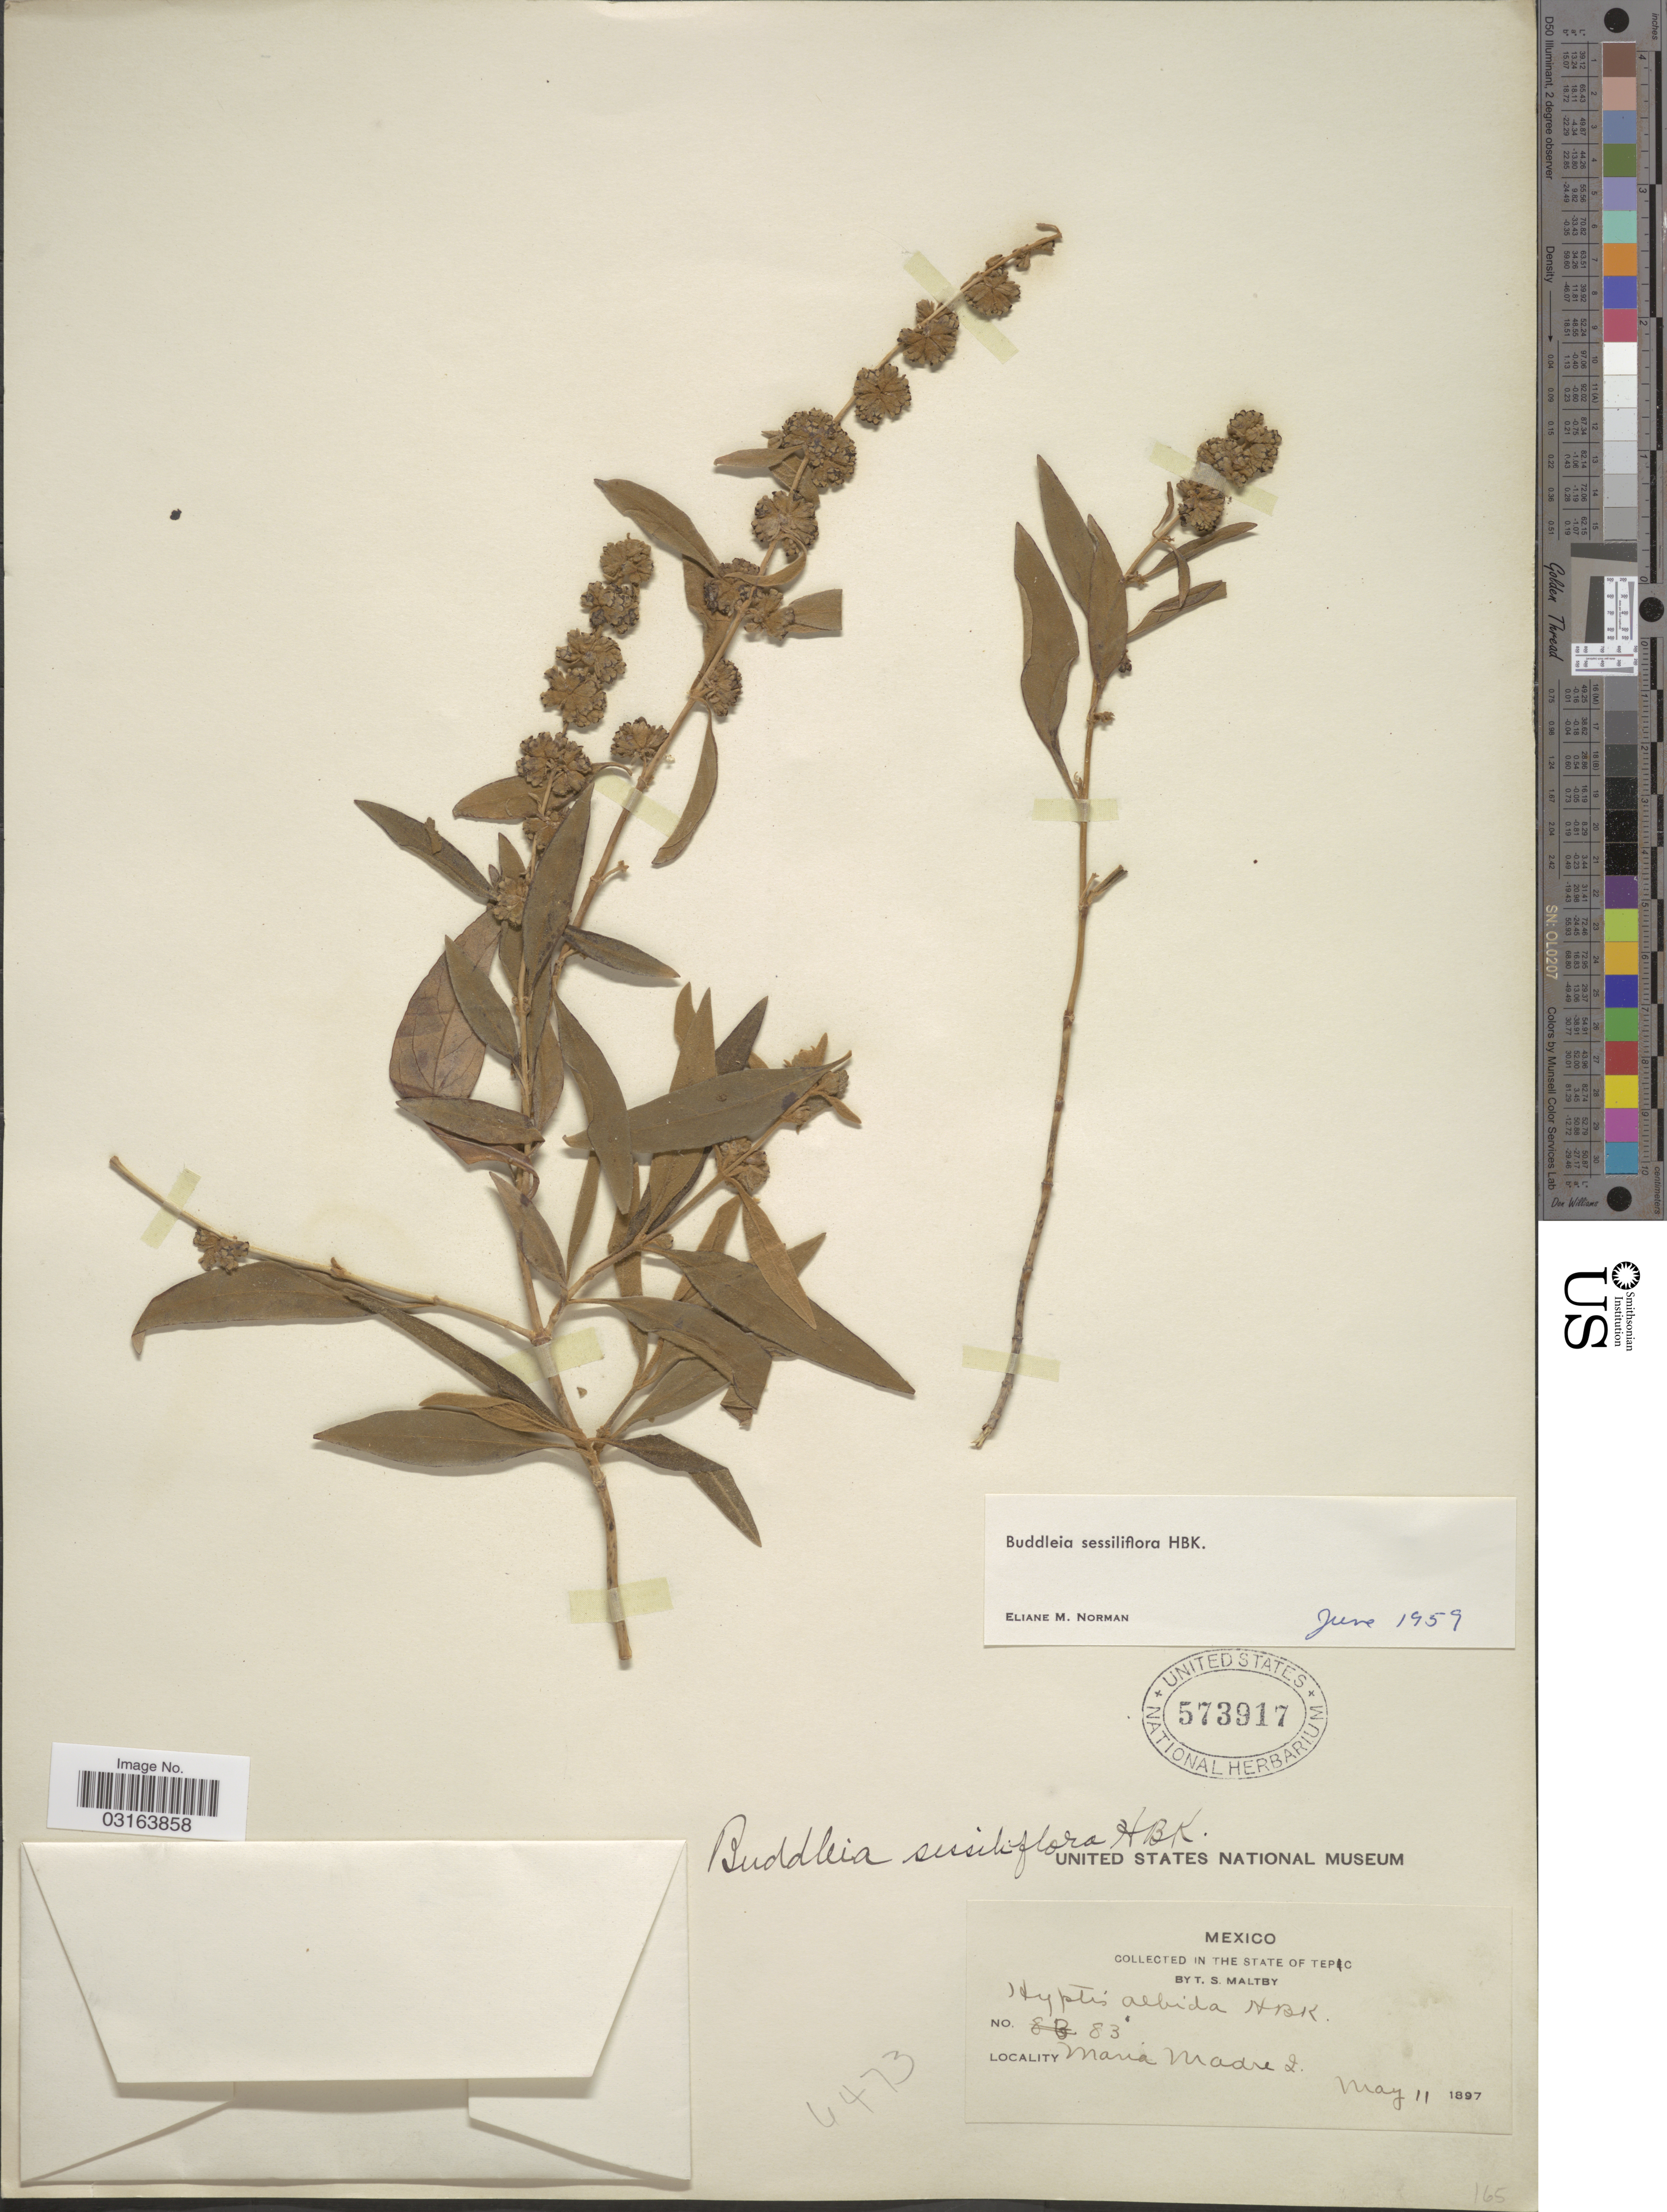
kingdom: Plantae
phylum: Tracheophyta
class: Magnoliopsida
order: Lamiales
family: Scrophulariaceae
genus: Buddleja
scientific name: Buddleja sessiliflora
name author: Kunth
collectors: T. S. Maltby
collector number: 83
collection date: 1897-05-11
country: Mexico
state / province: Nayarit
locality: The State of Tepic. Maria Madre I.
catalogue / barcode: US 573917